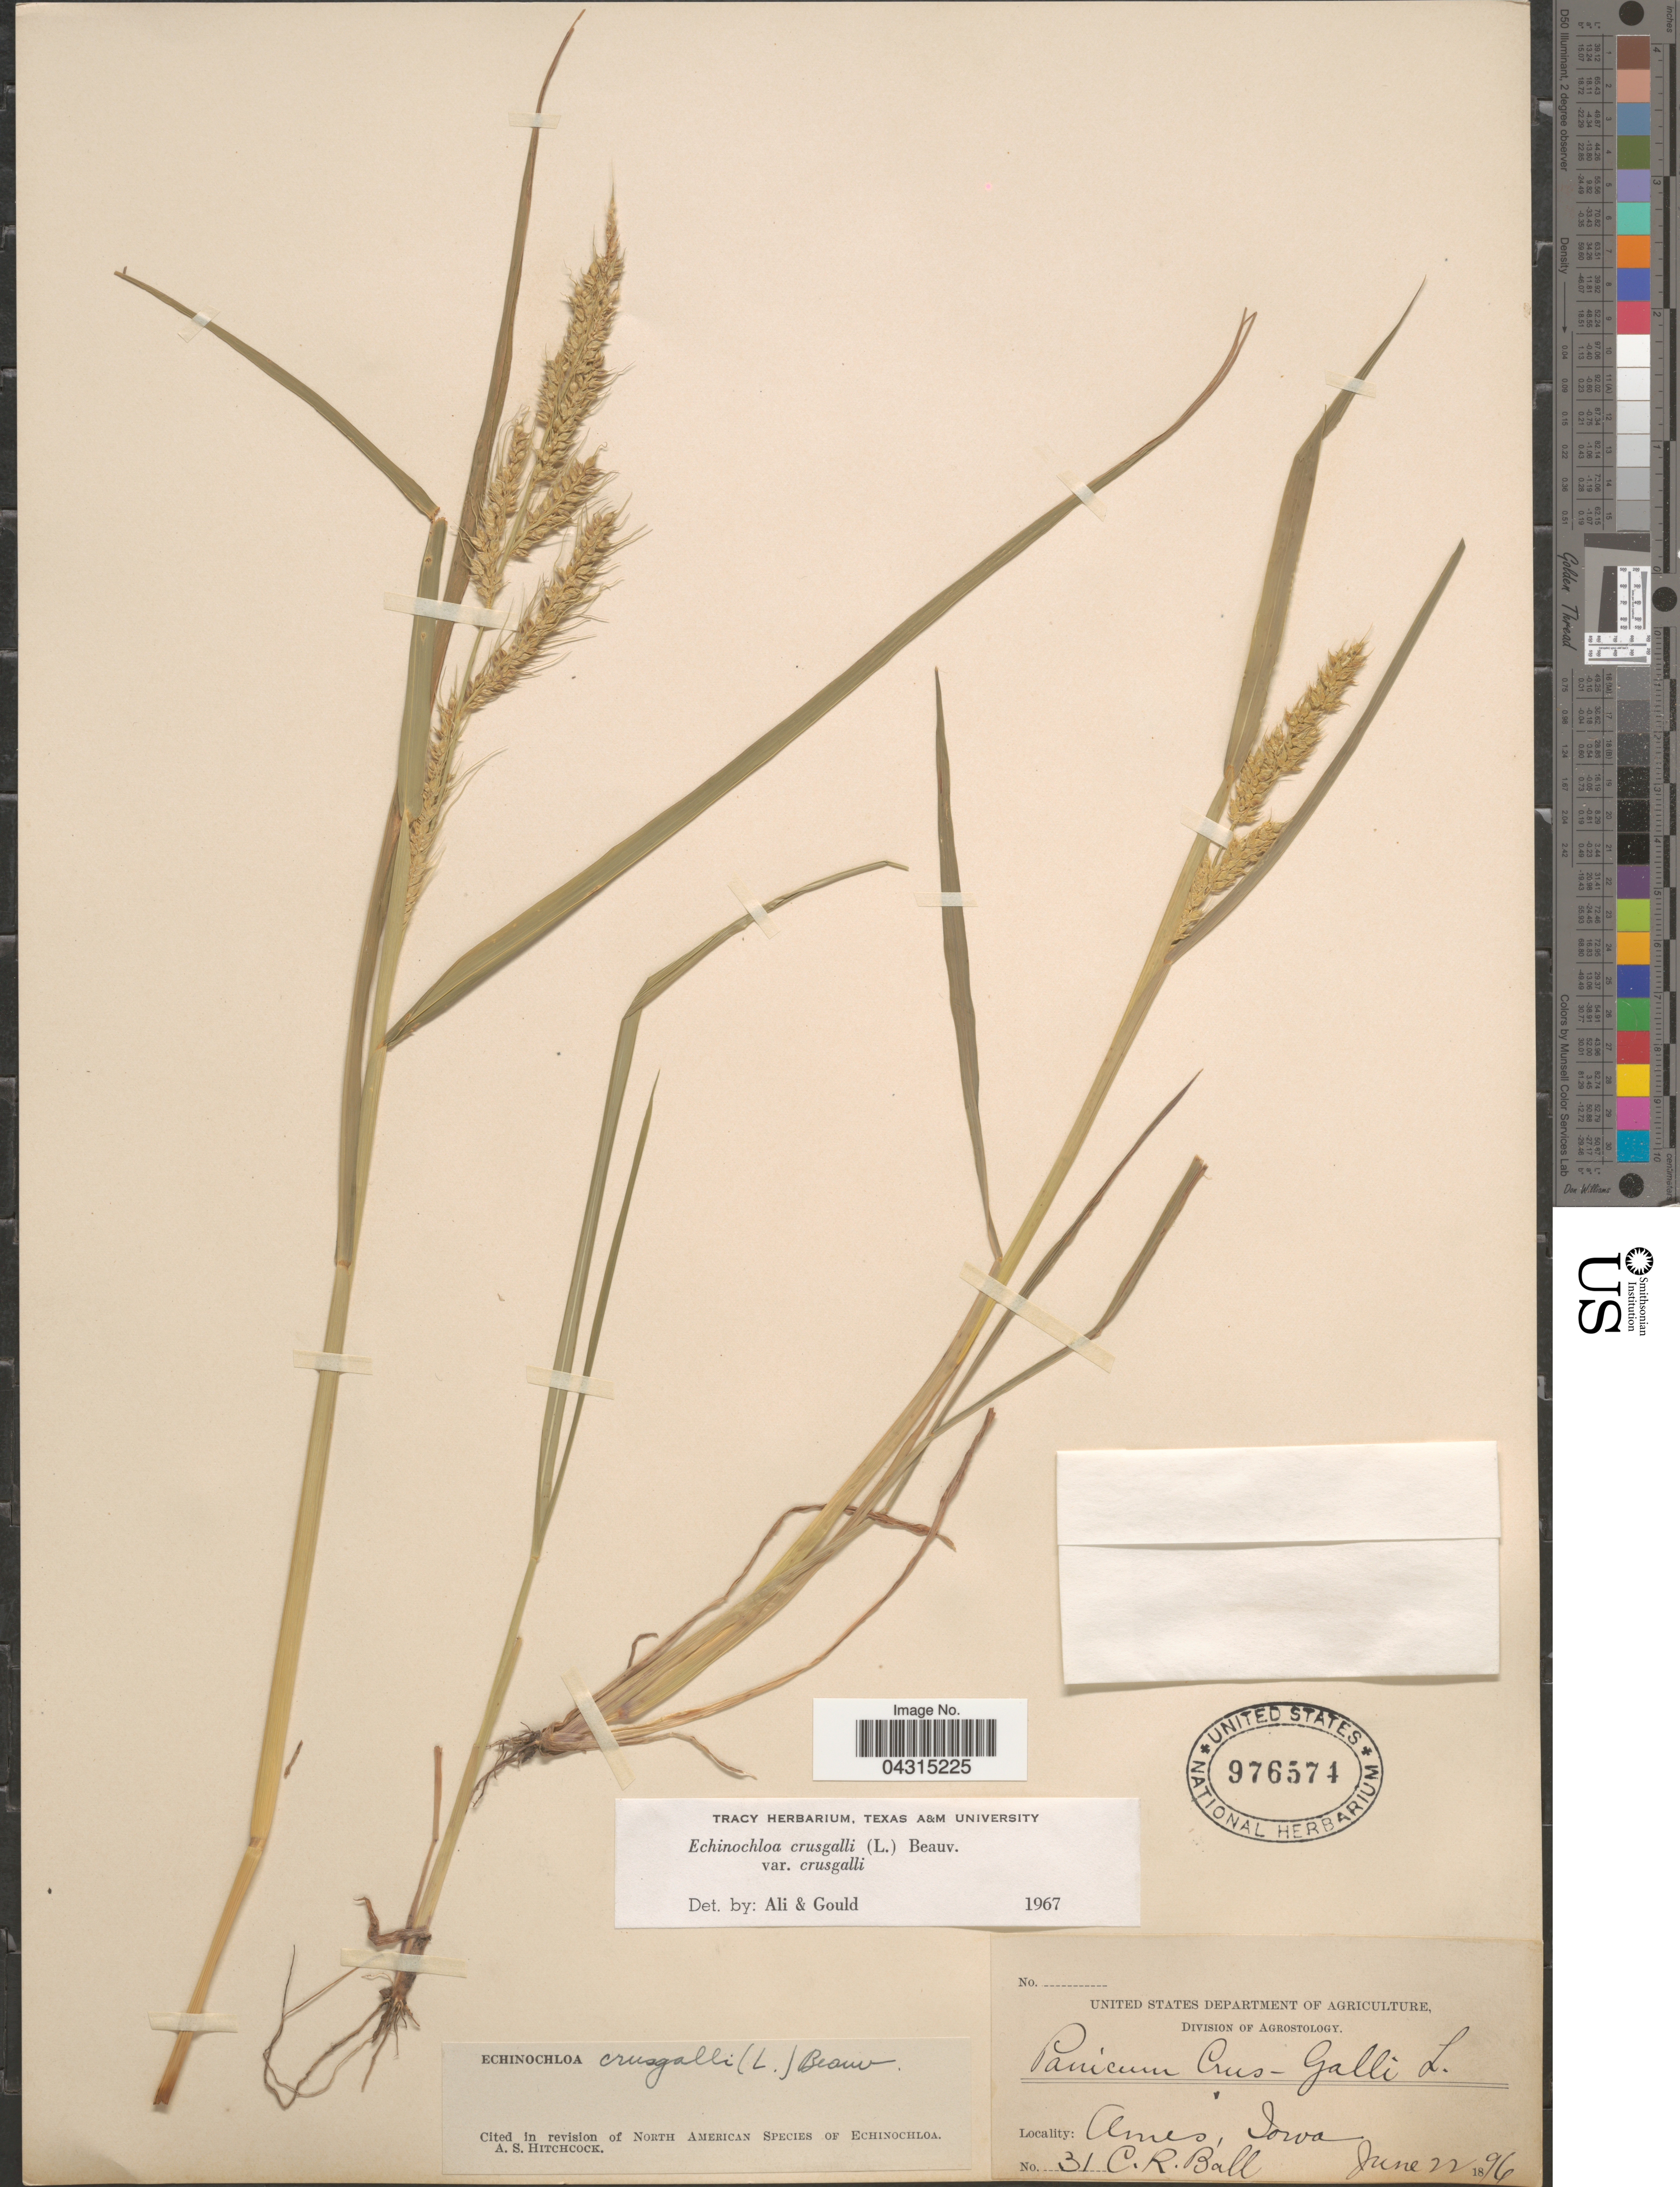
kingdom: Plantae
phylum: Tracheophyta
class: Liliopsida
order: Poales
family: Poaceae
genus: Echinochloa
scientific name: Echinochloa crus-galli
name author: (L.) P. Beauv.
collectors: C. R. Ball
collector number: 31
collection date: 1896-06-22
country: United States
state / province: Iowa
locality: Ames.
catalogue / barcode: US 976574